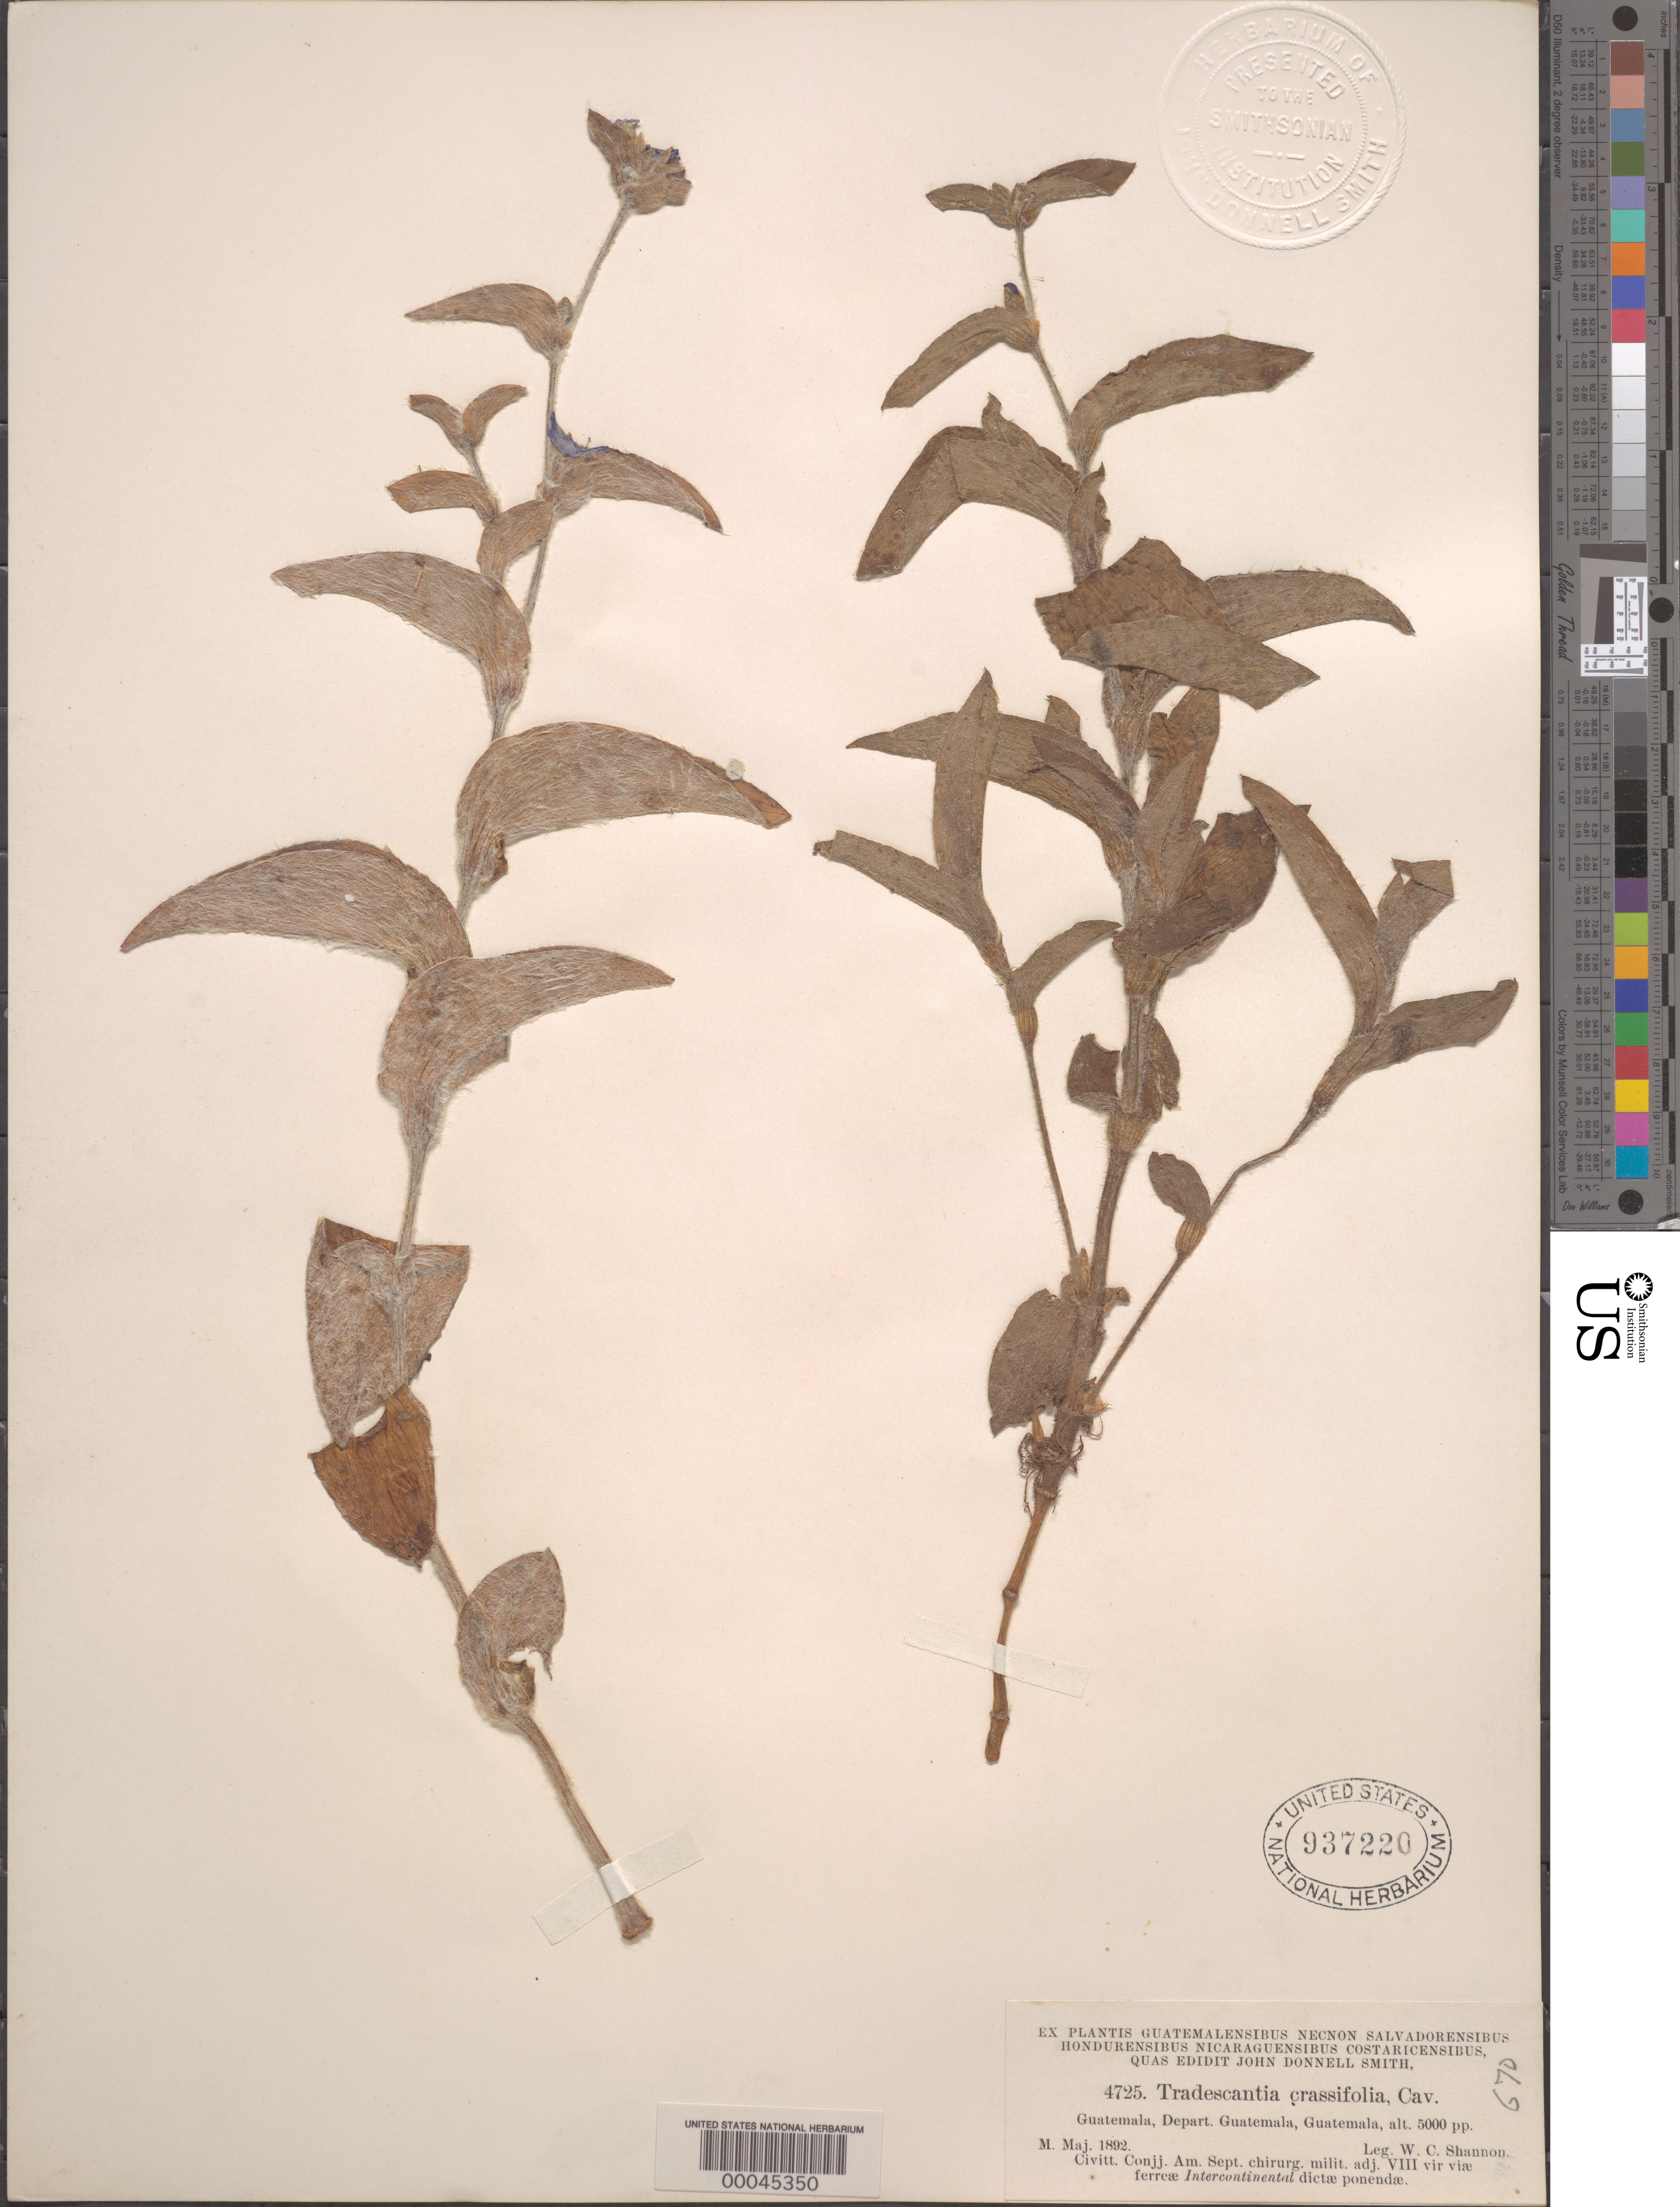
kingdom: Plantae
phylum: Tracheophyta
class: Liliopsida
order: Commelinales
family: Commelinaceae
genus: Tradescantia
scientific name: Tradescantia crassifolia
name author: Cav.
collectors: W. C. Shannon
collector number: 4725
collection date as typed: May 1892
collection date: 1892-05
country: Guatemala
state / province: Guatemala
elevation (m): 1525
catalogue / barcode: US 937220